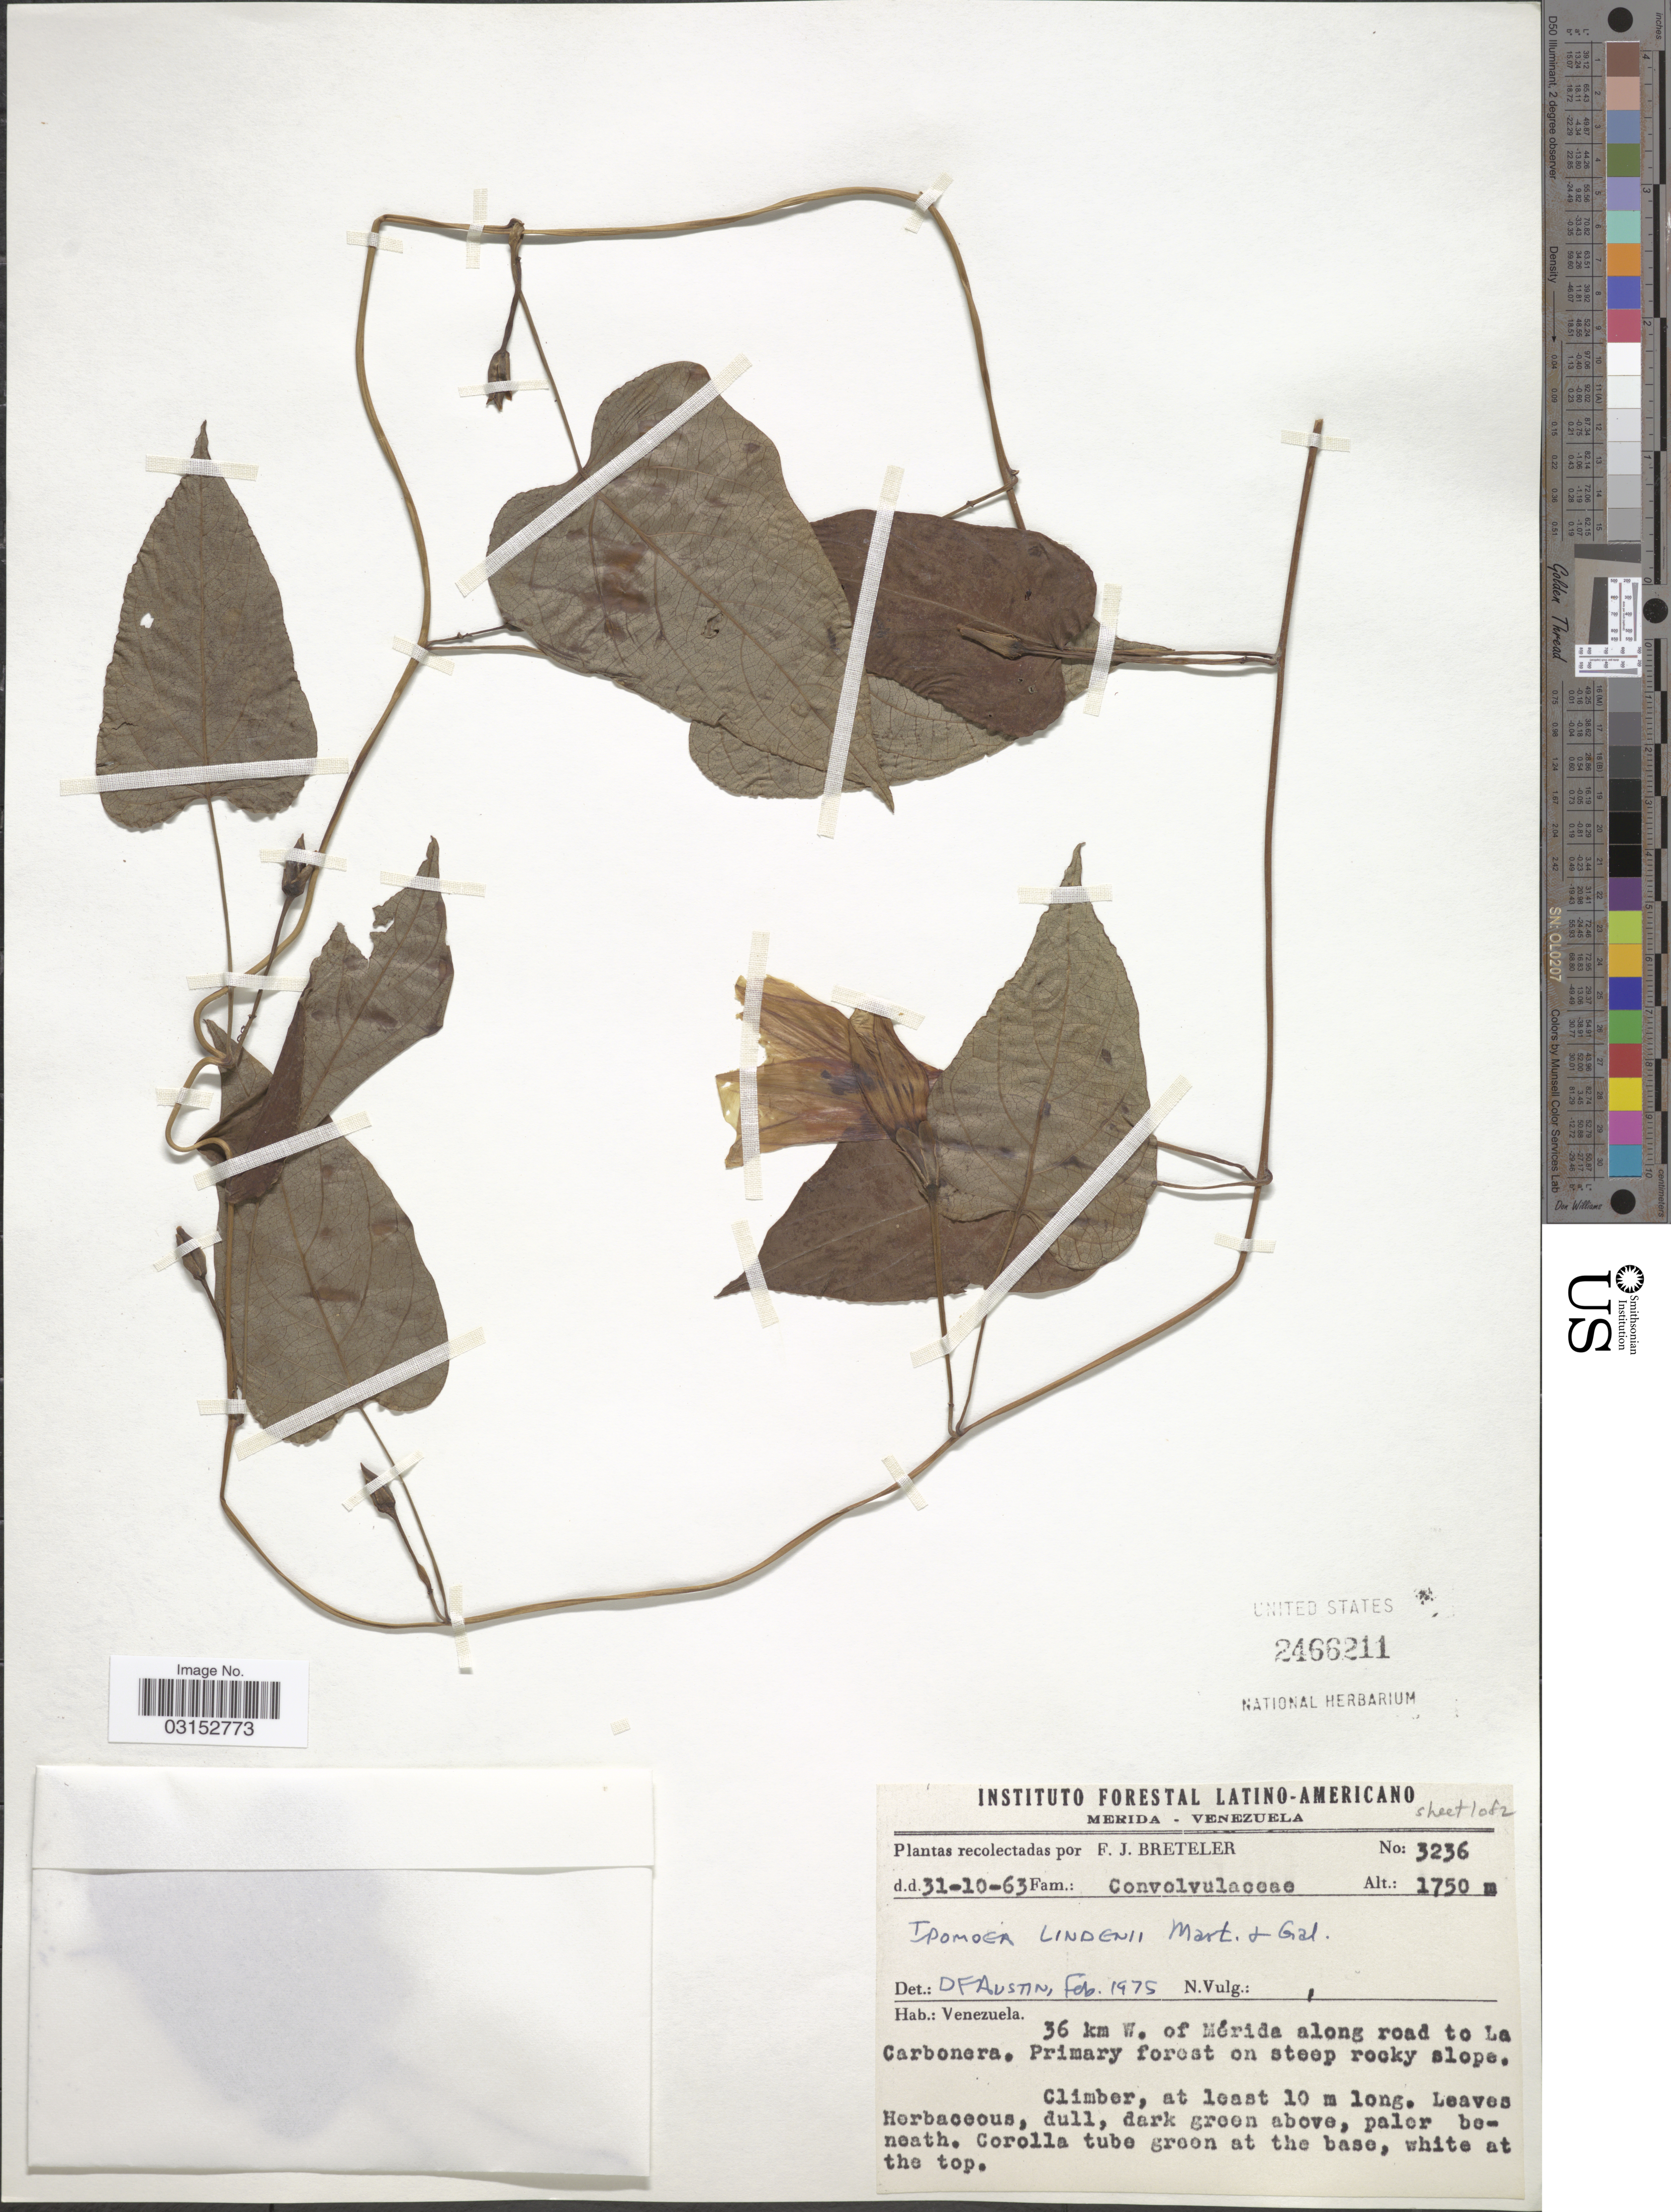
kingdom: Plantae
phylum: Tracheophyta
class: Magnoliopsida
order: Solanales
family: Convolvulaceae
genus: Ipomoea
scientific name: Ipomoea lindenii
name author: Galeotti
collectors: F. J. Breteler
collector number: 3236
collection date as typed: Transcribed d/m/y: 31/10/63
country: Venezuela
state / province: Mérida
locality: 36 km W. of Mérida along road to La Carbonera. Primary forest on steep rocky slope.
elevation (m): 1750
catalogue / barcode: US 2466211